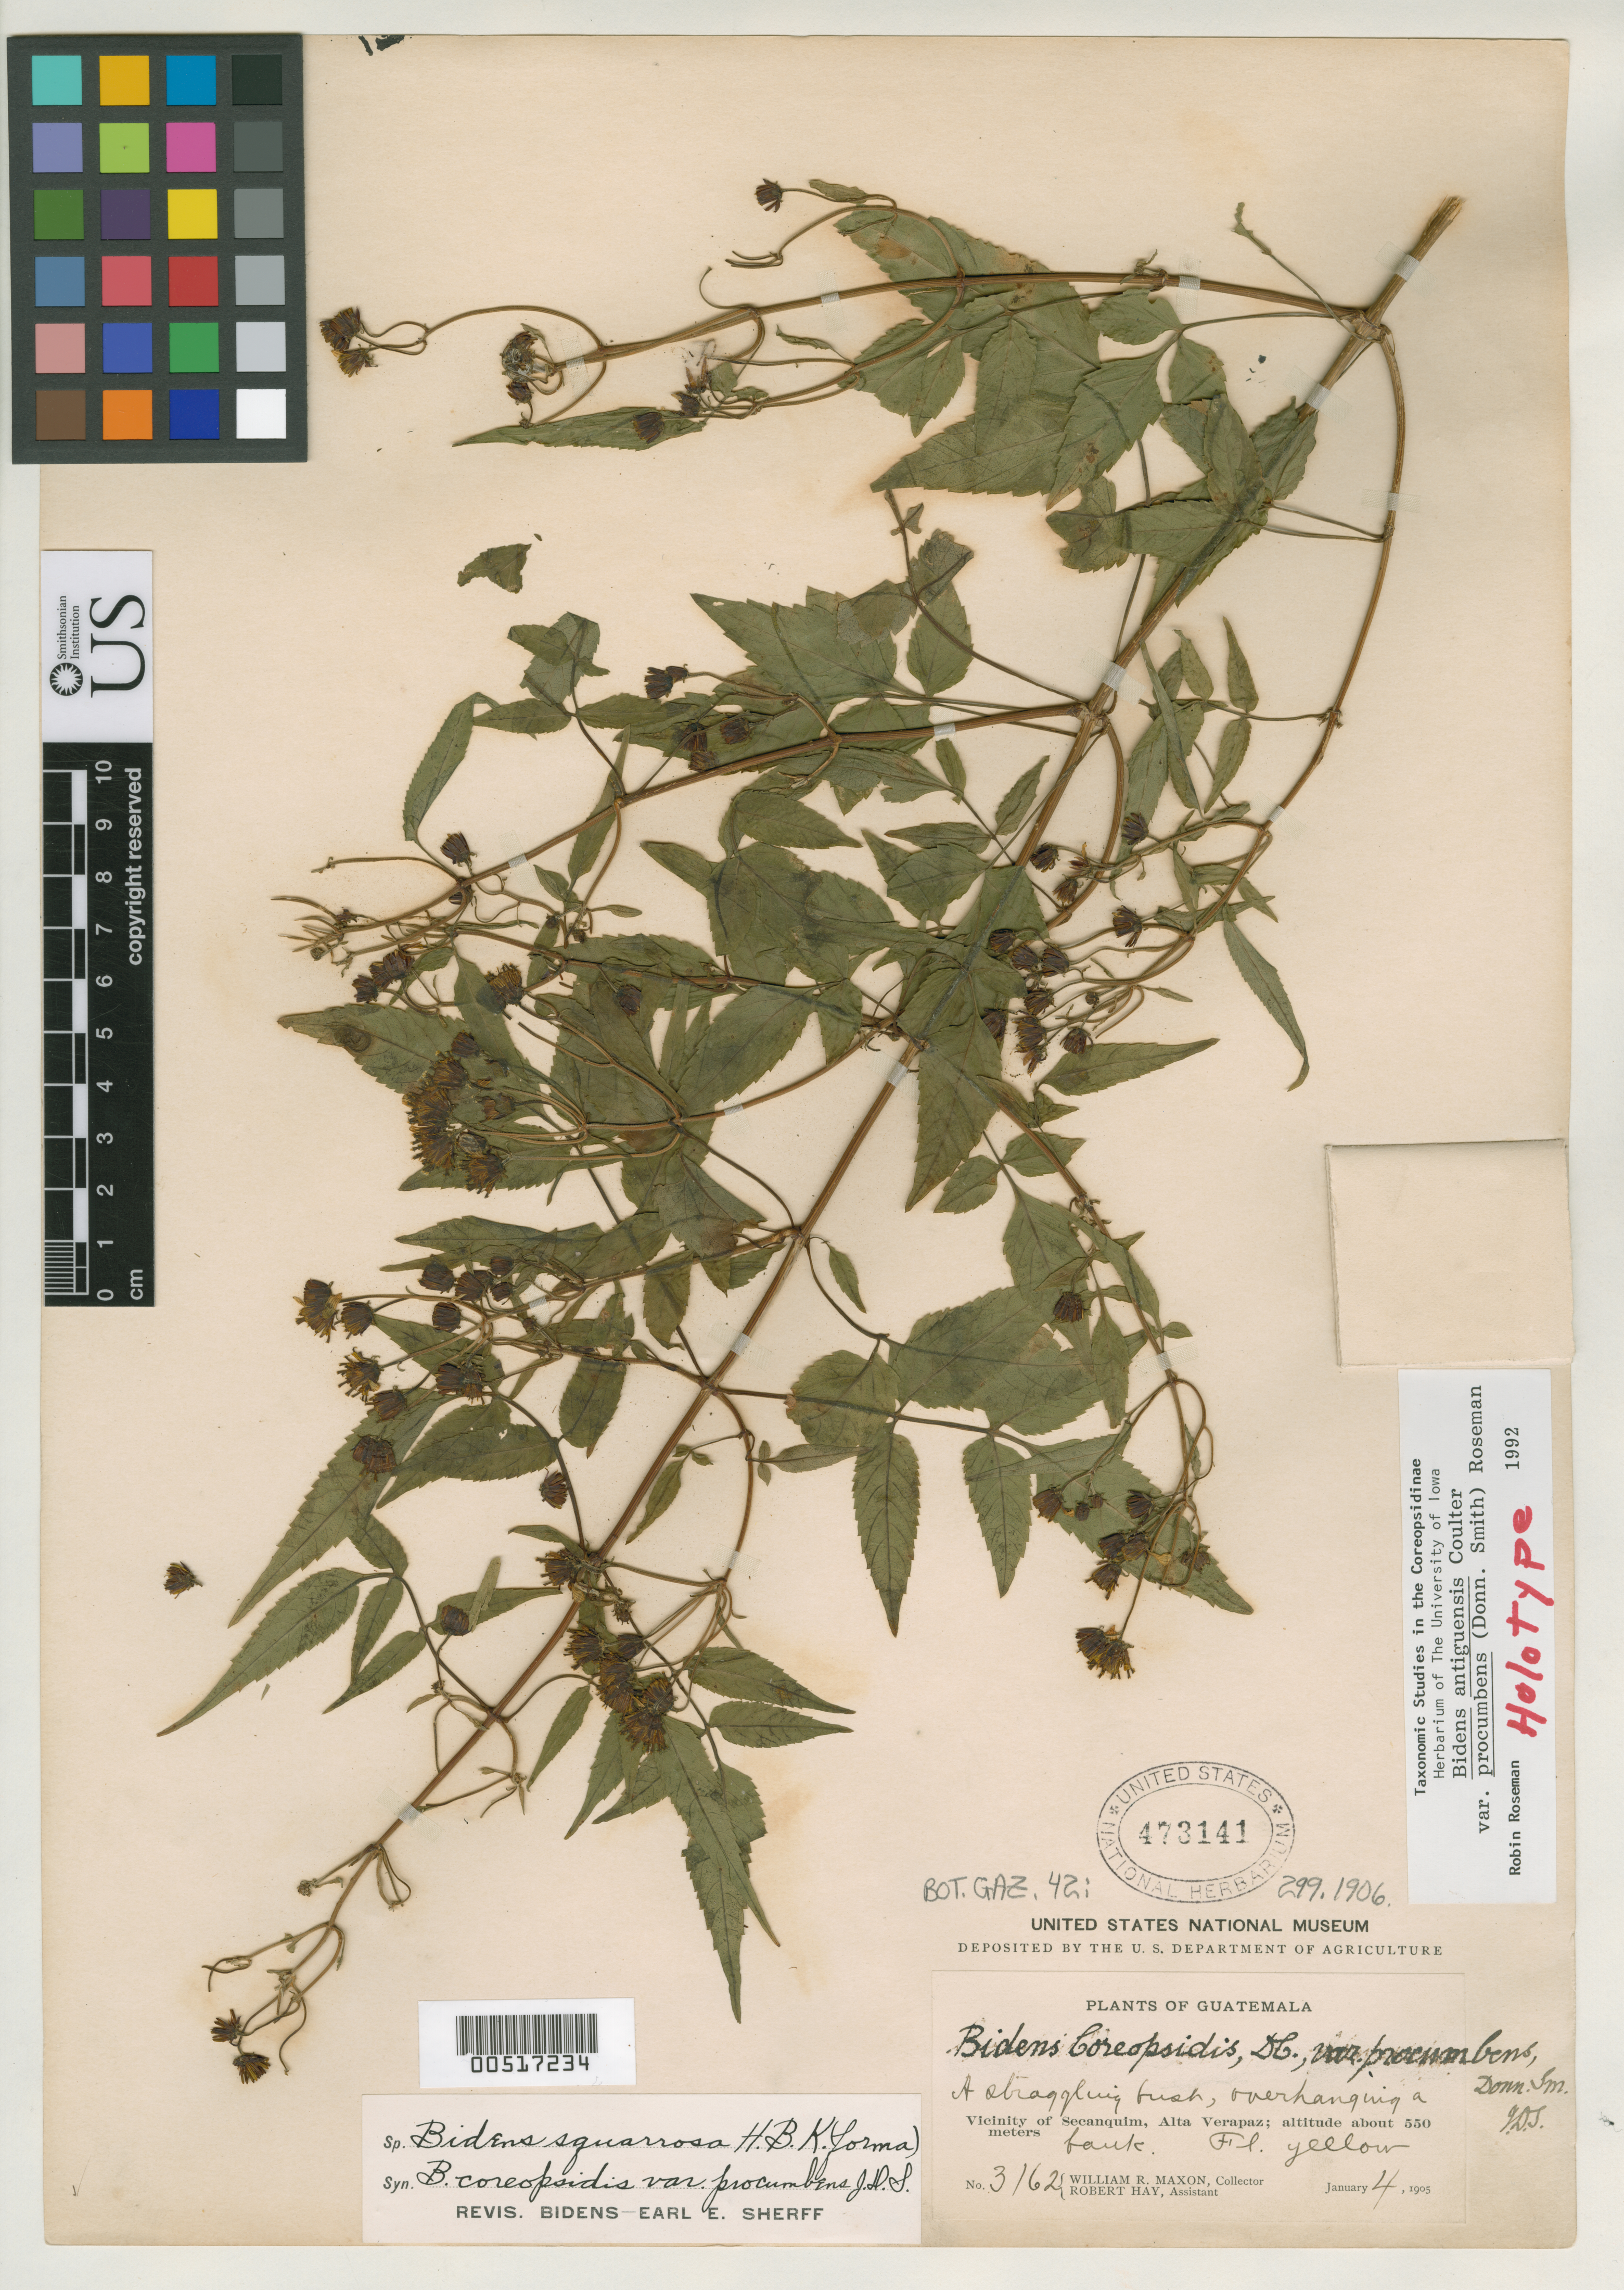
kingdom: Plantae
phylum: Tracheophyta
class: Magnoliopsida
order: Asterales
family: Asteraceae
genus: Bidens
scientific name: Bidens coreopsidis var. procumbens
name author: Donn. Sm.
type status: Type Collection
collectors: W. R. Maxon & R. H. Hay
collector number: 3162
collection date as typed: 04 Jan 1905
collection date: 1905-01-04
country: Guatemala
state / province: Alta Verapaz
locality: Vicinity of Secanquim.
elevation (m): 550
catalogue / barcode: US 473141